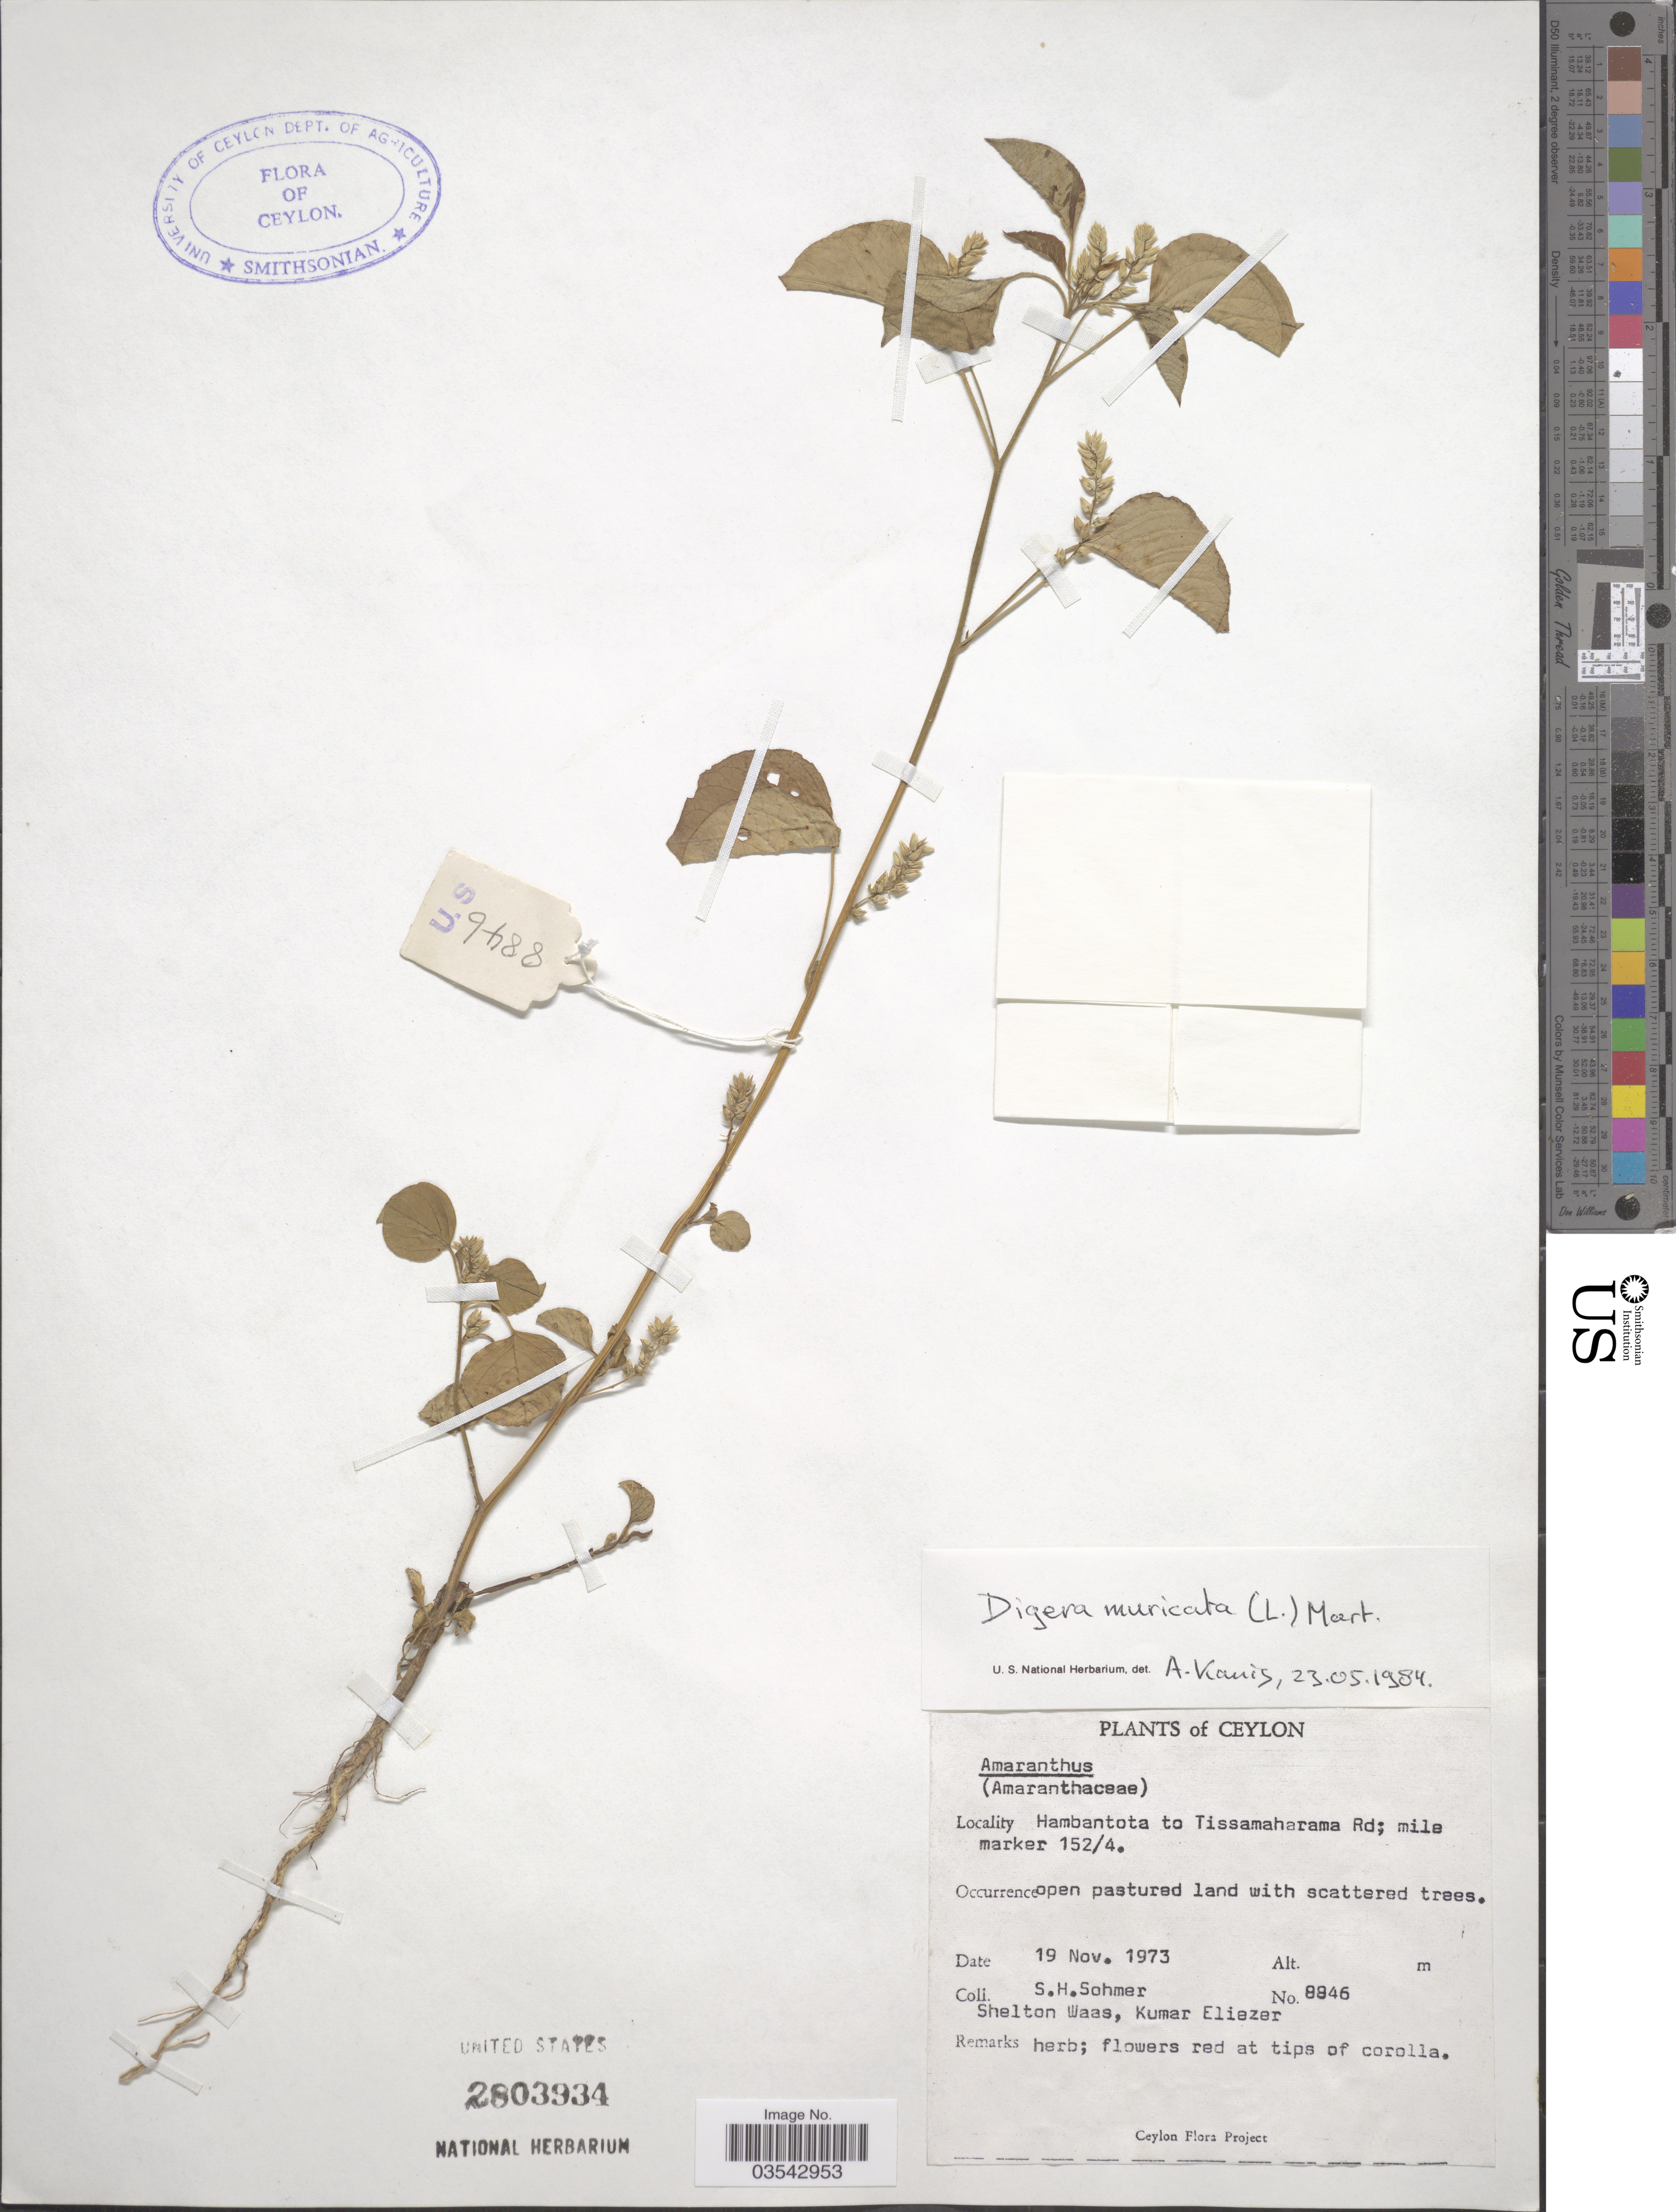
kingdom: Plantae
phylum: Tracheophyta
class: Magnoliopsida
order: Caryophyllales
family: Amaranthaceae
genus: Digera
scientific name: Digera muricata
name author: (L.) Mart.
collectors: S. H. Sohmer, S. Waas & K. Eliezer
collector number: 8846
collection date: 1973-11-19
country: Sri Lanka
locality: Ceylon. Hambantota to Tissamaharama Rd; mile marker 152/4.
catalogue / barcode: US 2803934